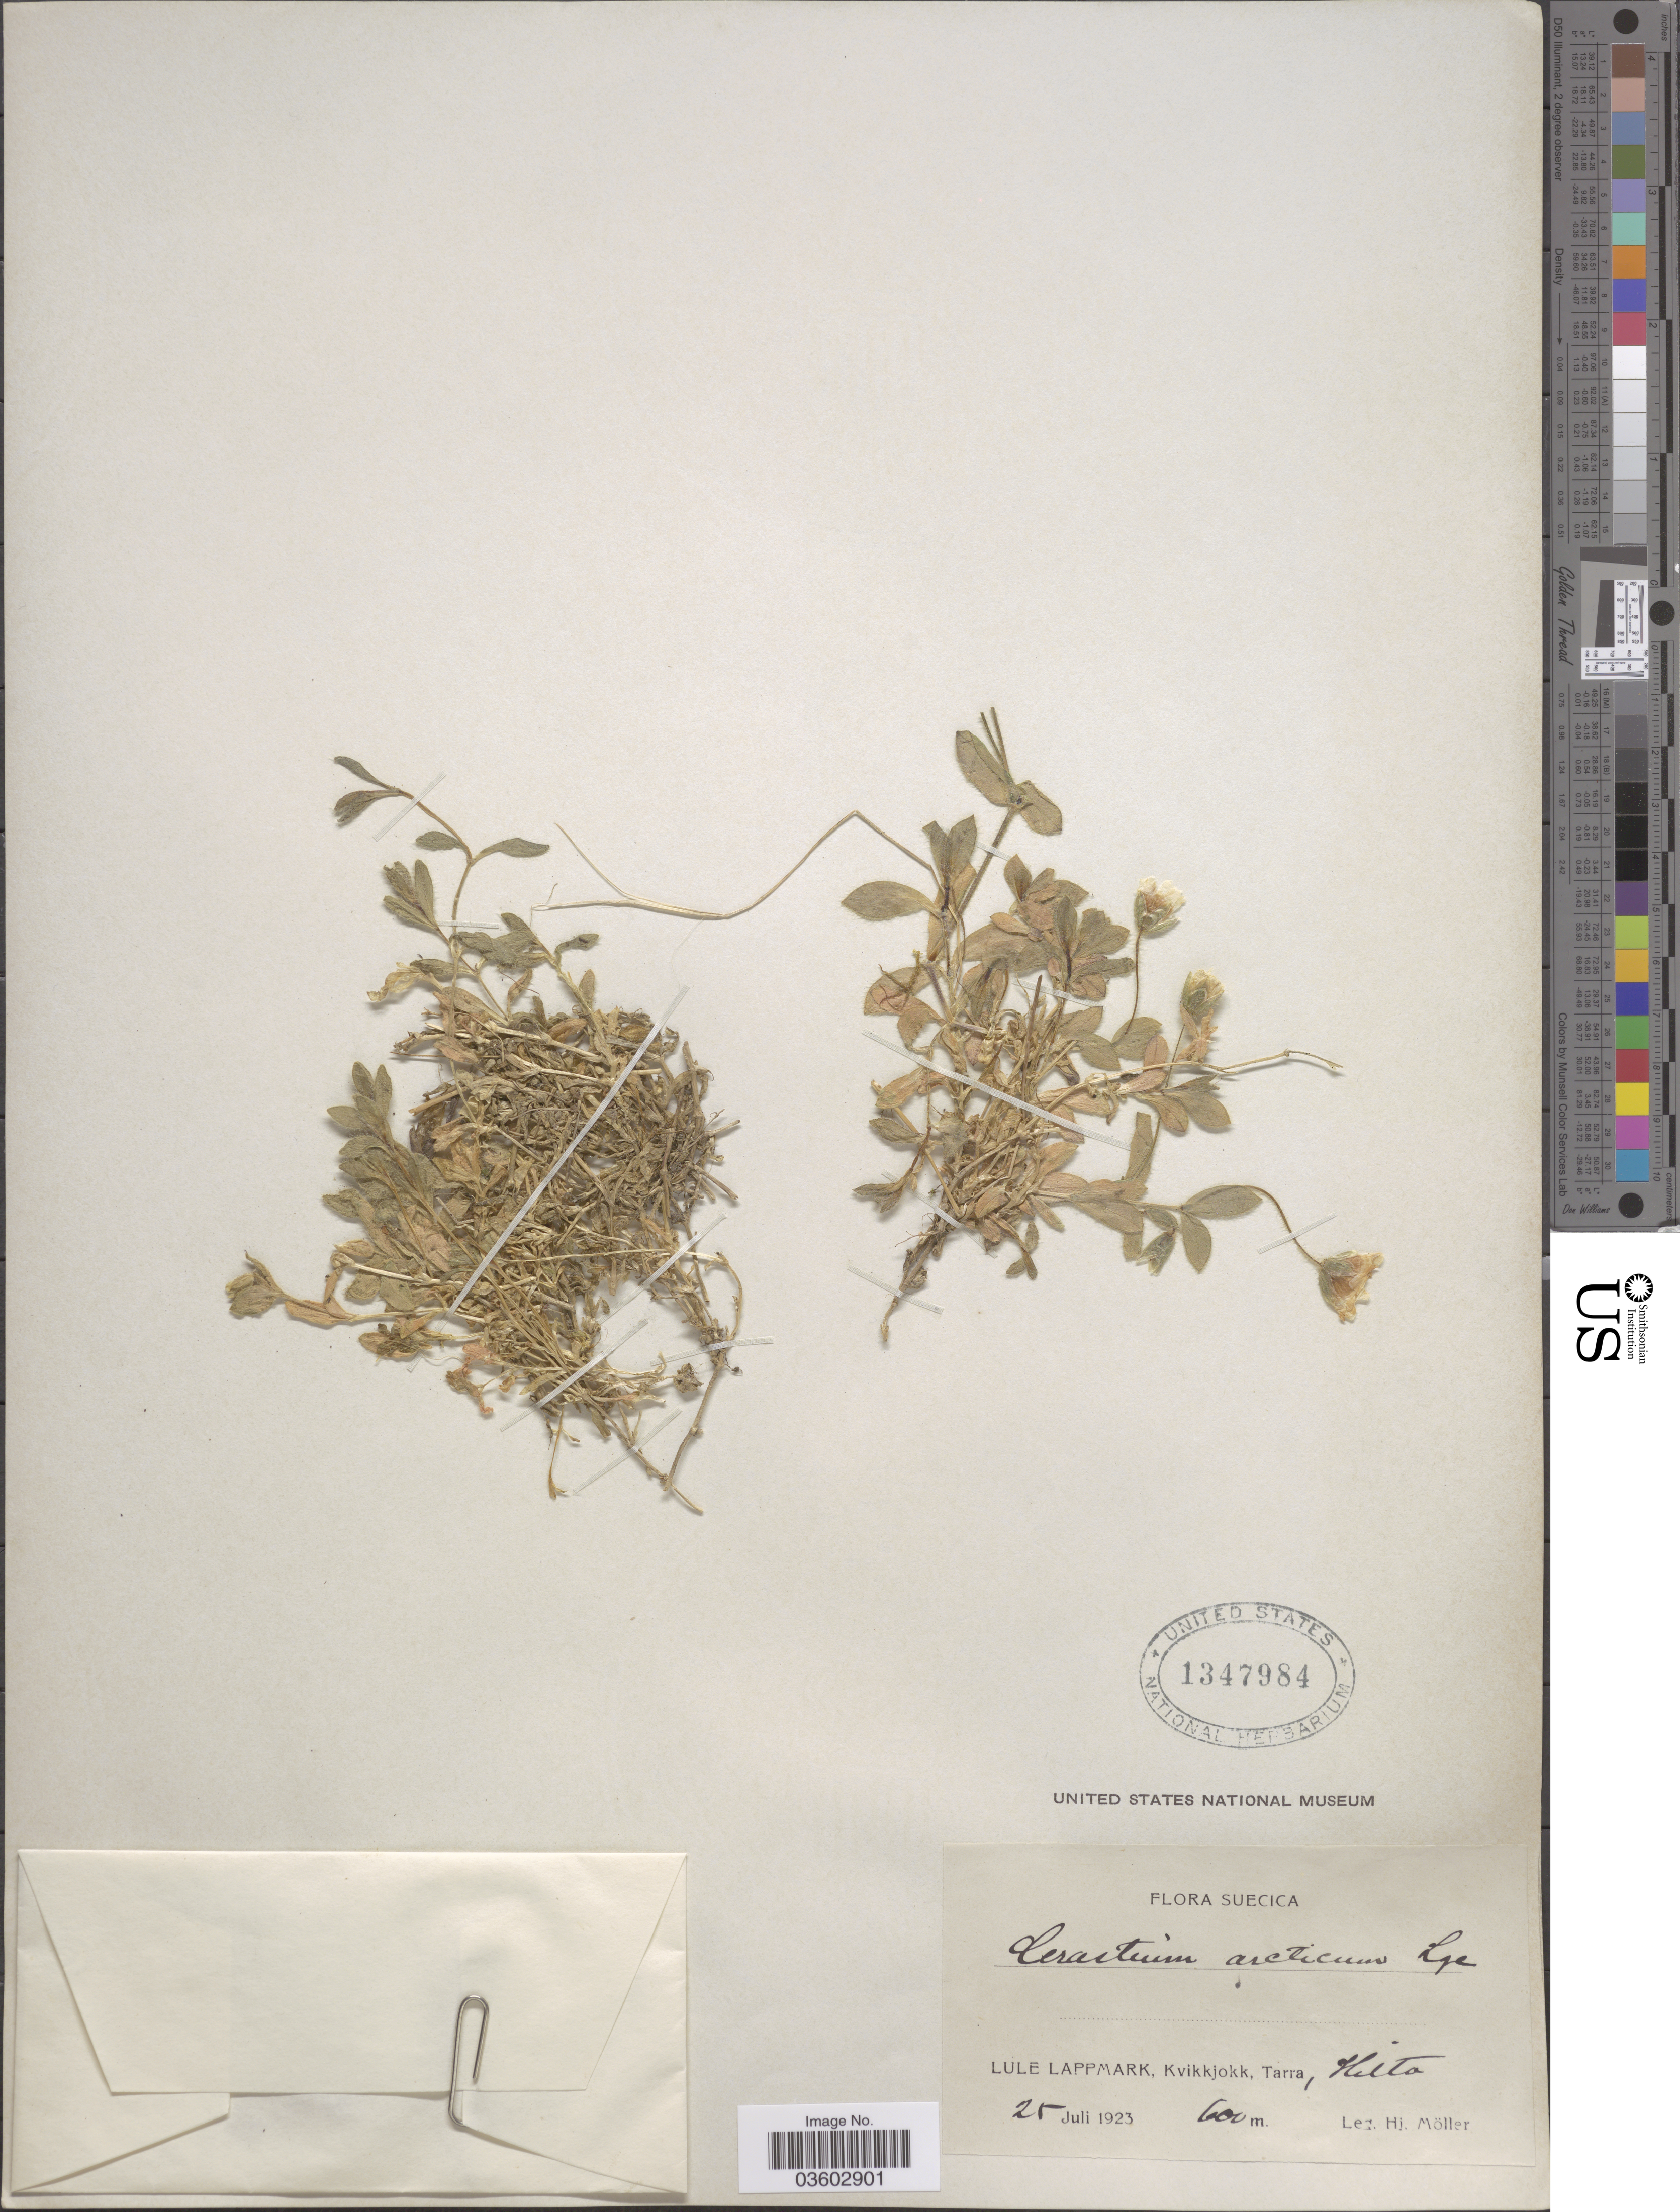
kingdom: Plantae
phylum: Tracheophyta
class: Magnoliopsida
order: Caryophyllales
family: Caryophyllaceae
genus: Cerastium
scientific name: Cerastium arcticum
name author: Lange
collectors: H. Möller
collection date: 1923-07-25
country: Sweden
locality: Suecica. Lule Lappmark, Kvikkjokk, Tara, Nitta.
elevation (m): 600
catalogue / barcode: US 1347984